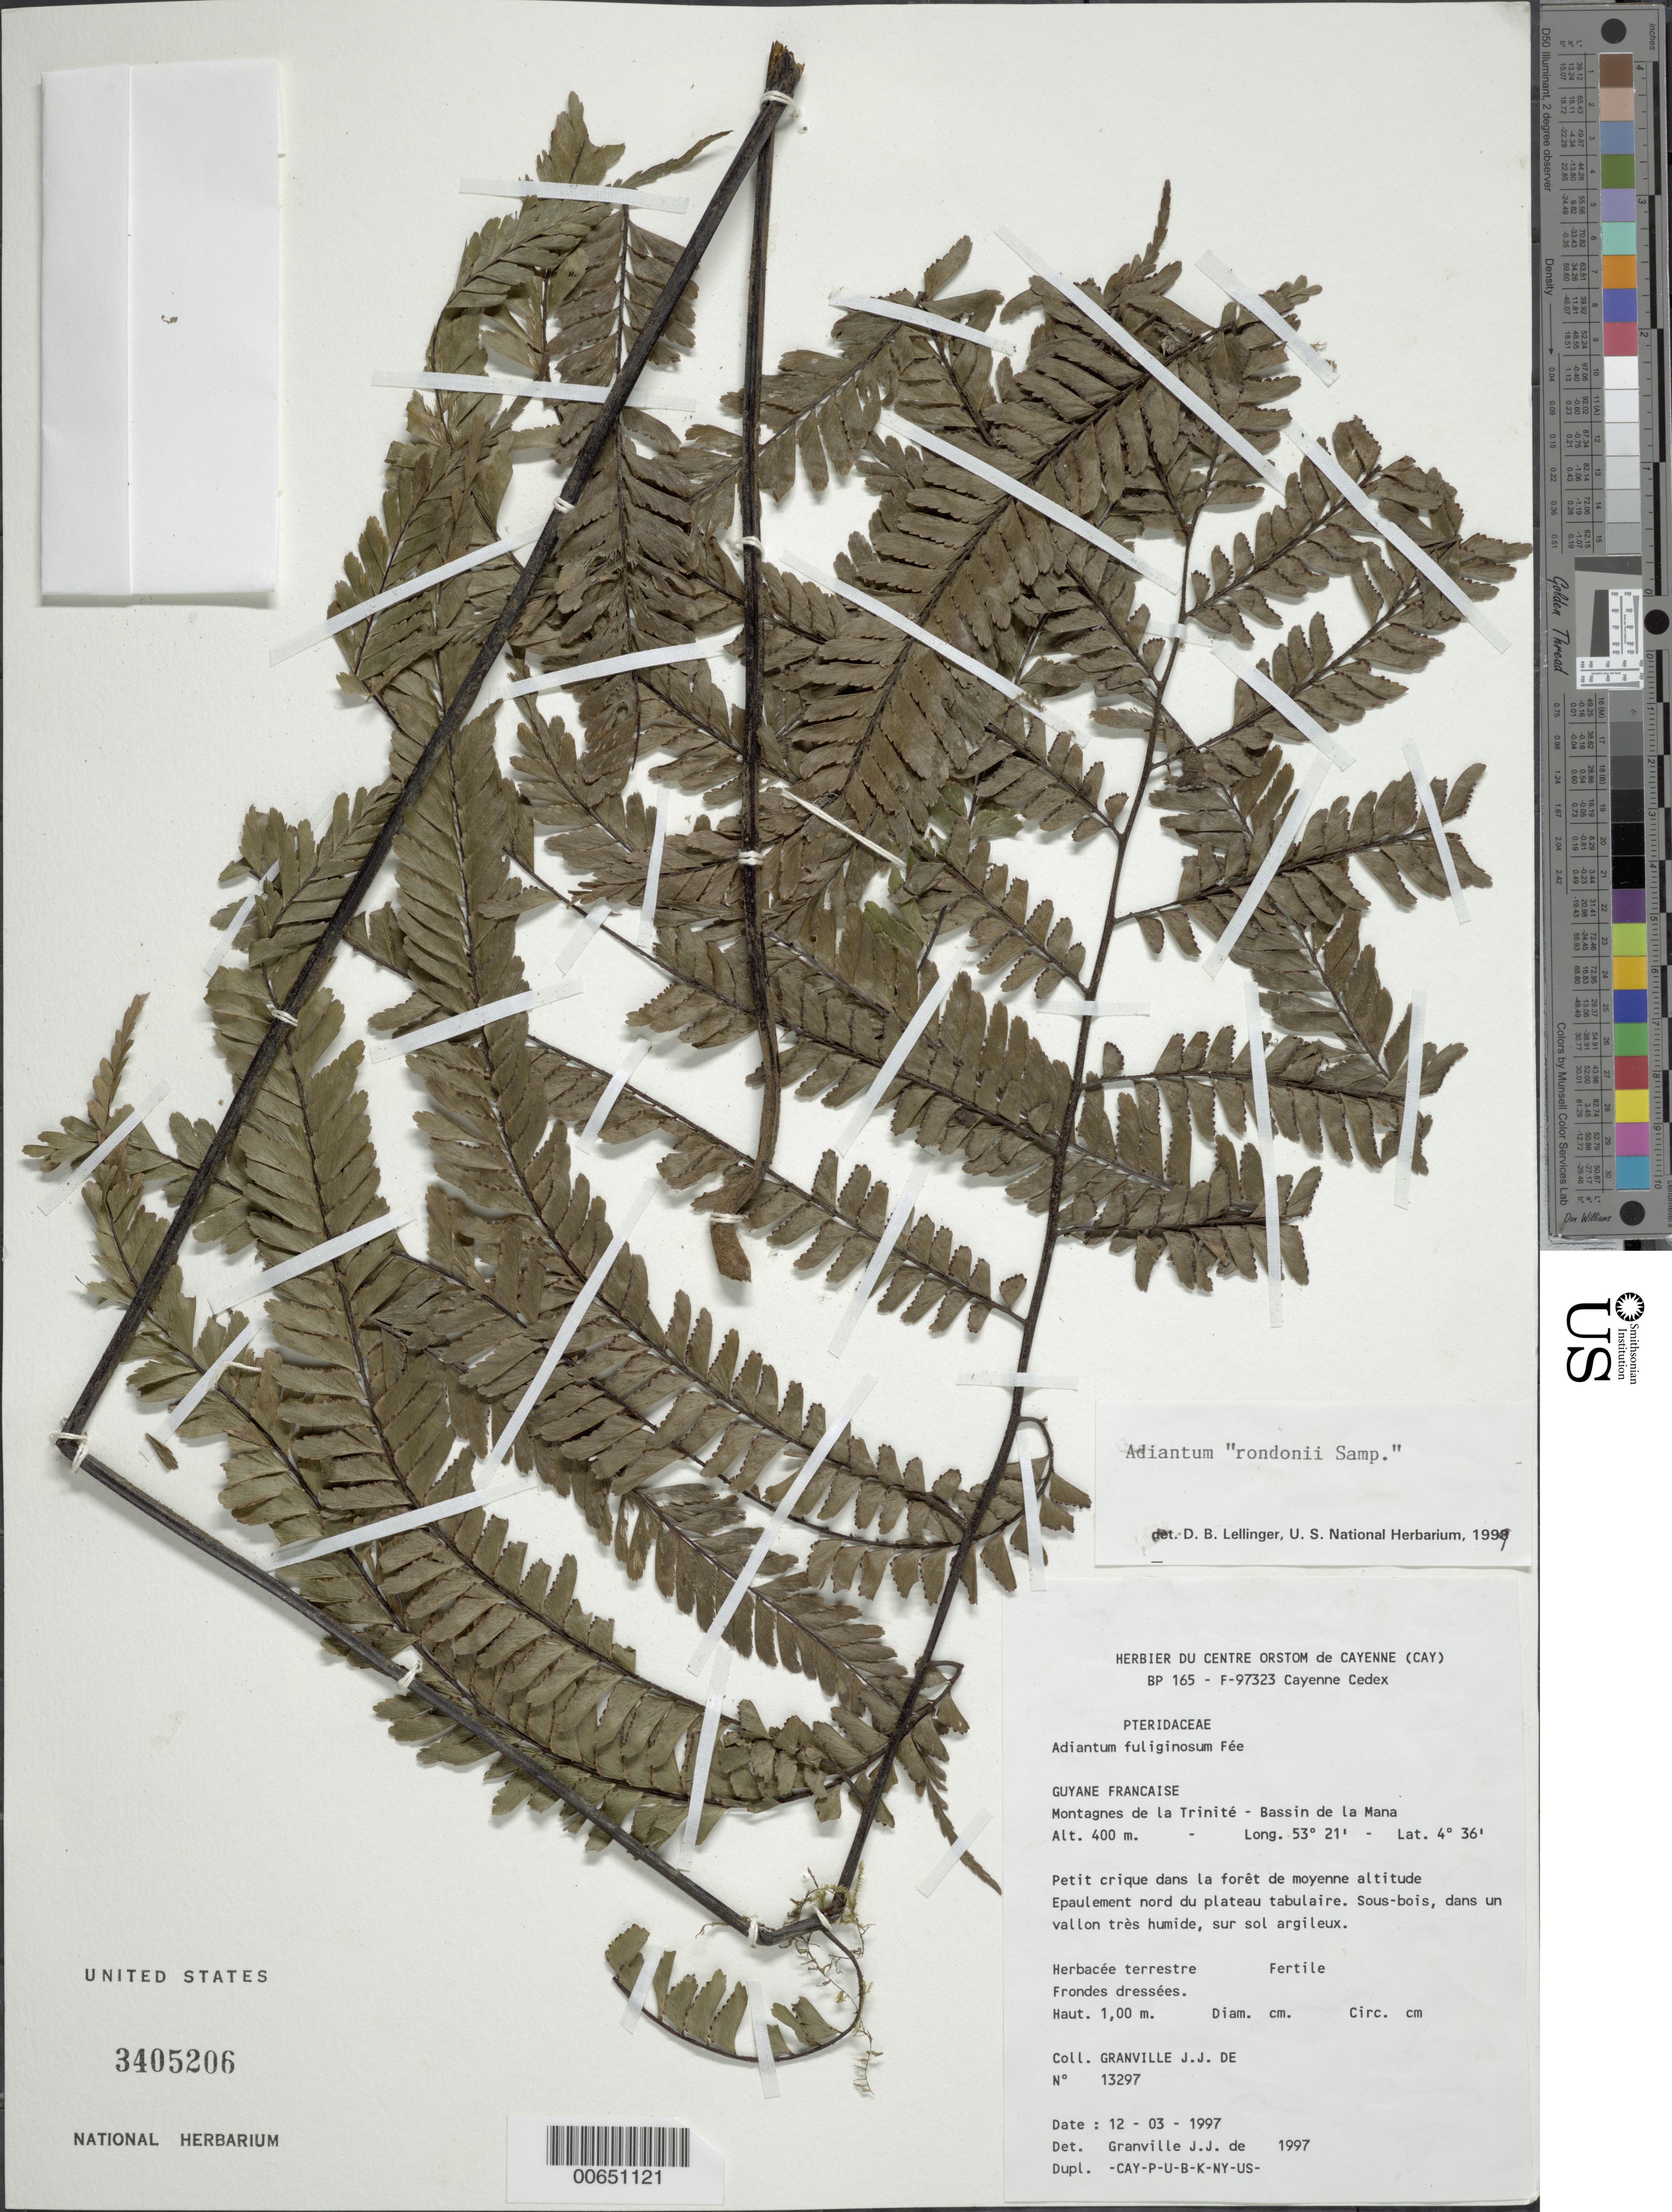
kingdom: Plantae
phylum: Tracheophyta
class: Polypodiopsida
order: Polypodiales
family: Pteridaceae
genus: Adiantum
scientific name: Adiantum rondonii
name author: A. Samp.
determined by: Lellinger, David B., (BOT), Smithsonian Institution - National Museum of Natural History (UNITED STATES)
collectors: J.-J. de Granville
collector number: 13297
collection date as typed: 12-Mar-97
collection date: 1997-03-12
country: French Guiana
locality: Montagnes de la Trinité, Bassin de la Mana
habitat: Petit crique dans la forêt de moyenne altitude; Epaulement nord du plateau tabulaire. Sous-bois, dans un vallon tres humide, sur sol argileux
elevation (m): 400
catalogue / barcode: US 3405206